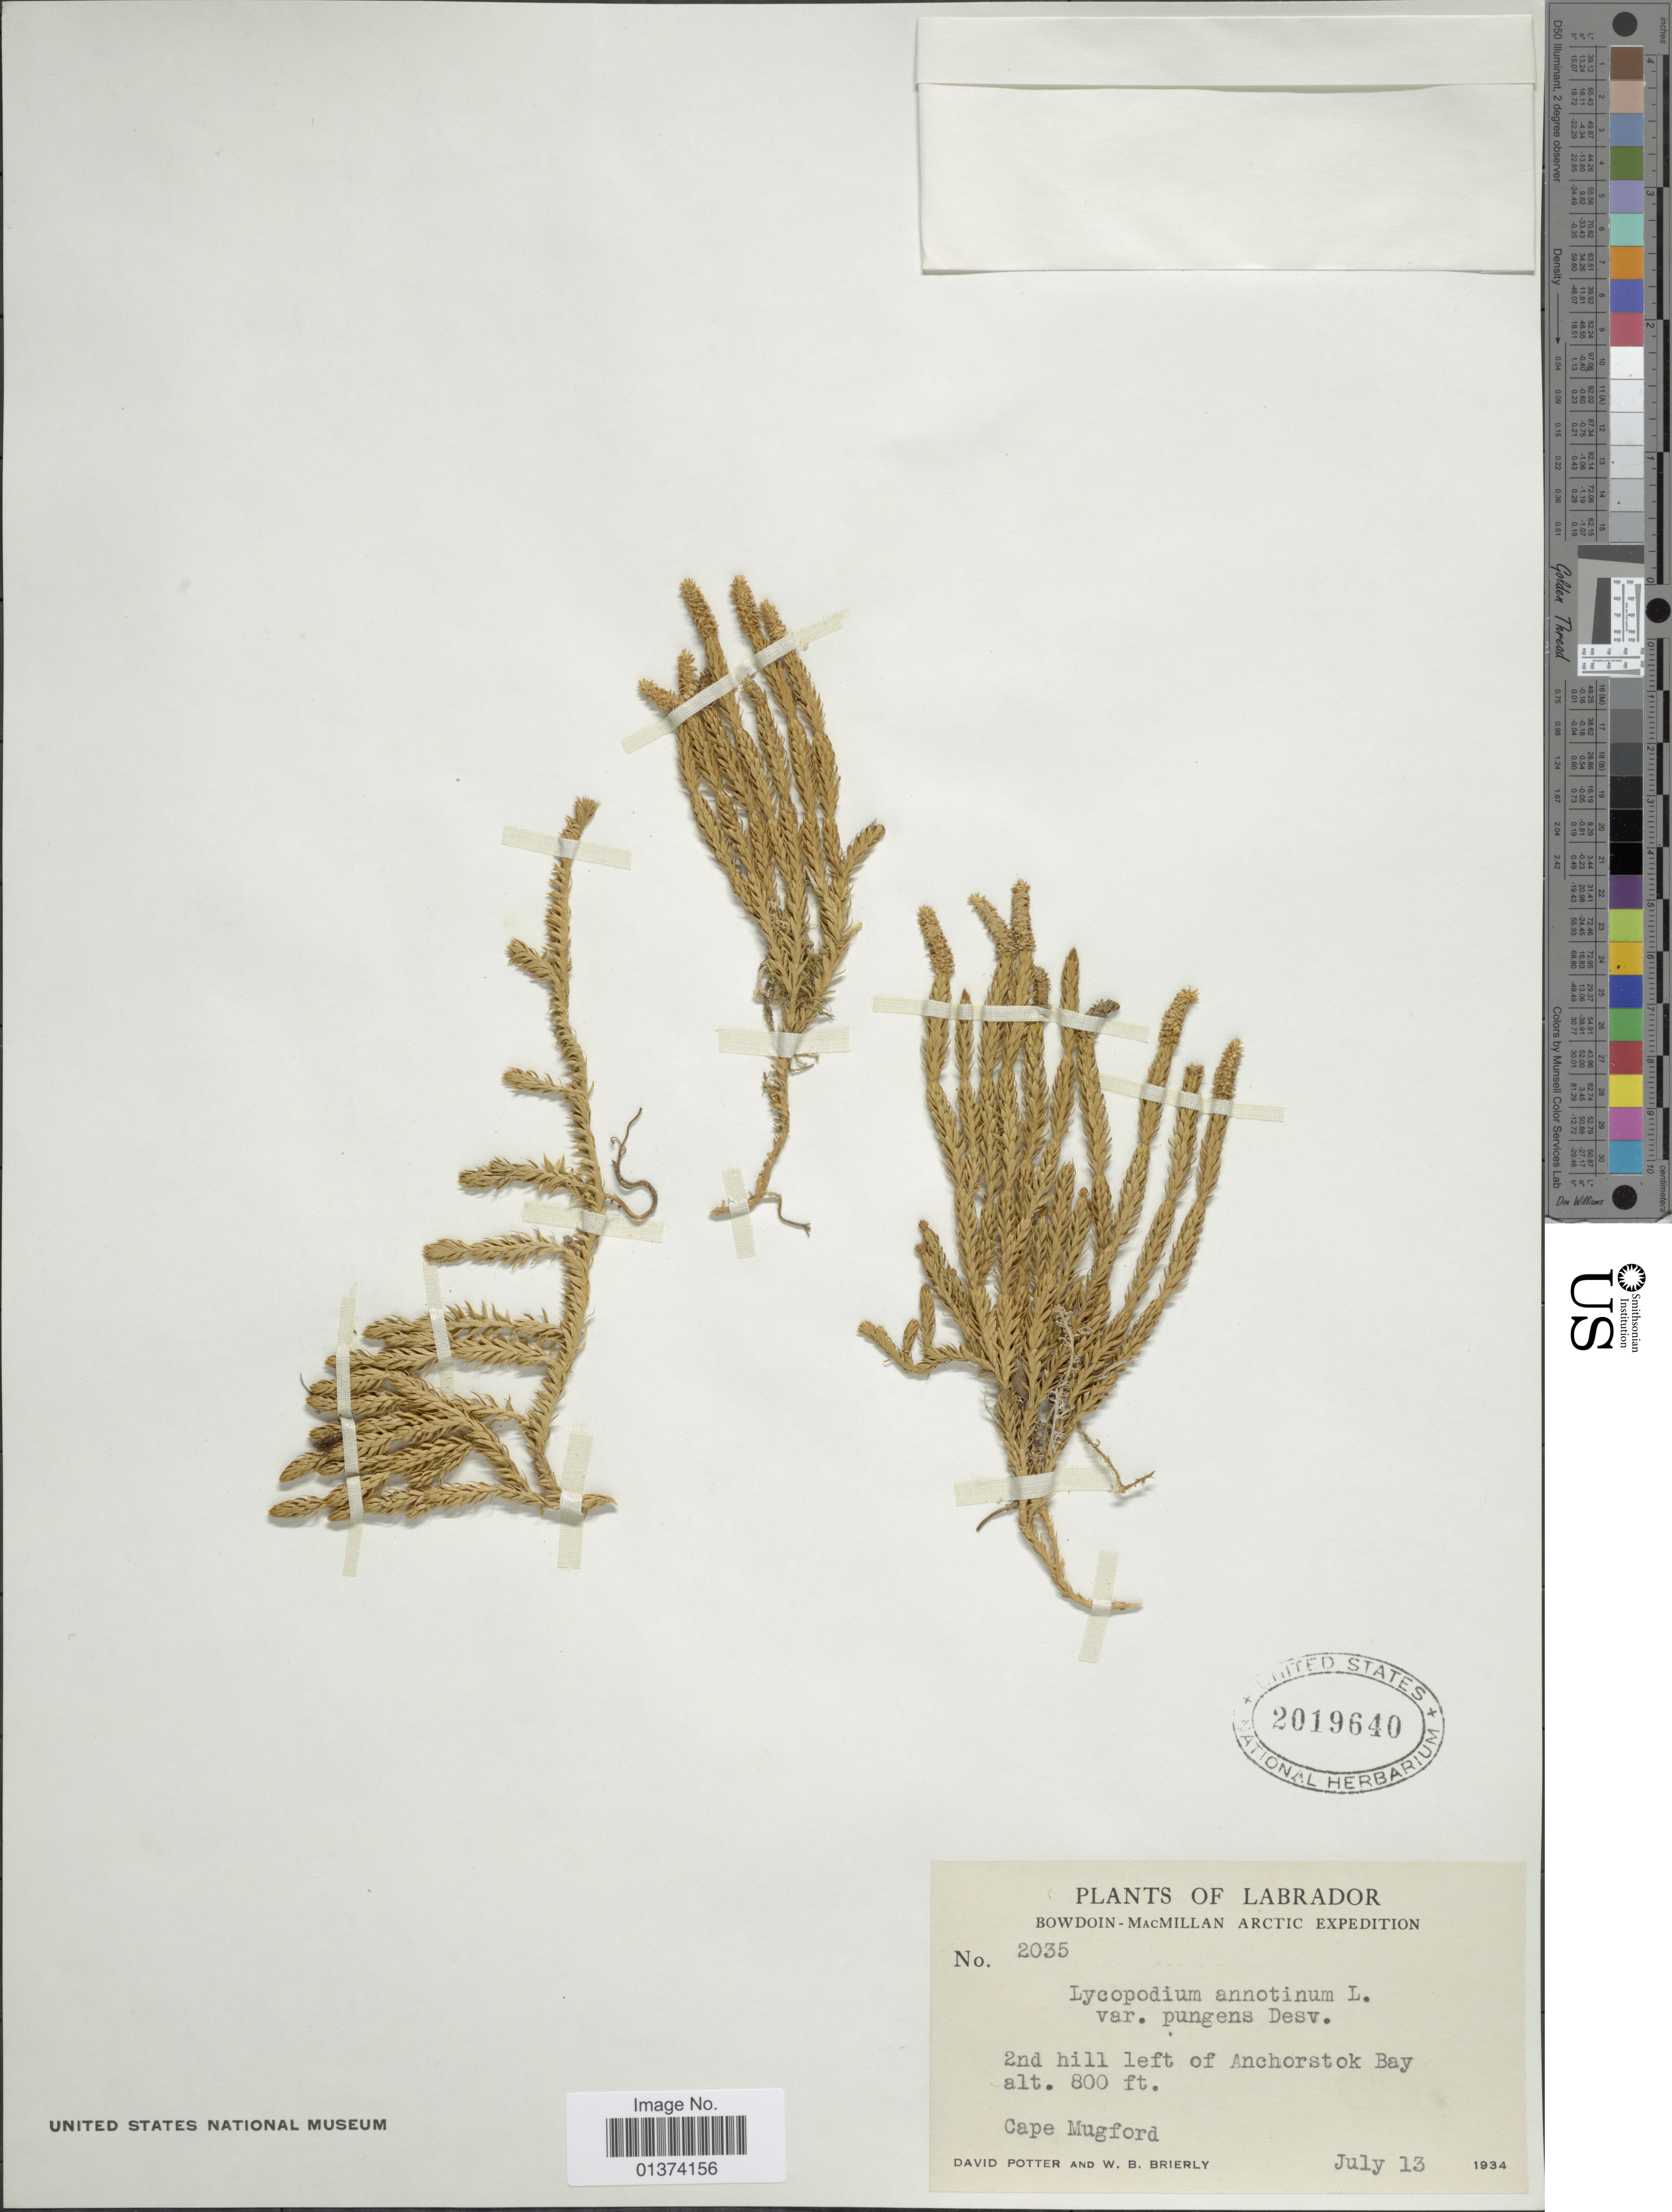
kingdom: Plantae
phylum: Tracheophyta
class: Lycopodiopsida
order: Lycopodiales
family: Lycopodiaceae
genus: Spinulum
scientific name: Spinulum annotinum subsp. annotinum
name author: (L.) A. Haines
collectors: D. Potter & W. Brierly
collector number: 2034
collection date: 1934-07-13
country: Canada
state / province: Newfoundland and Labrador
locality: Labrador, Cape Mugford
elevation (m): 244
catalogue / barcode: US 2019640